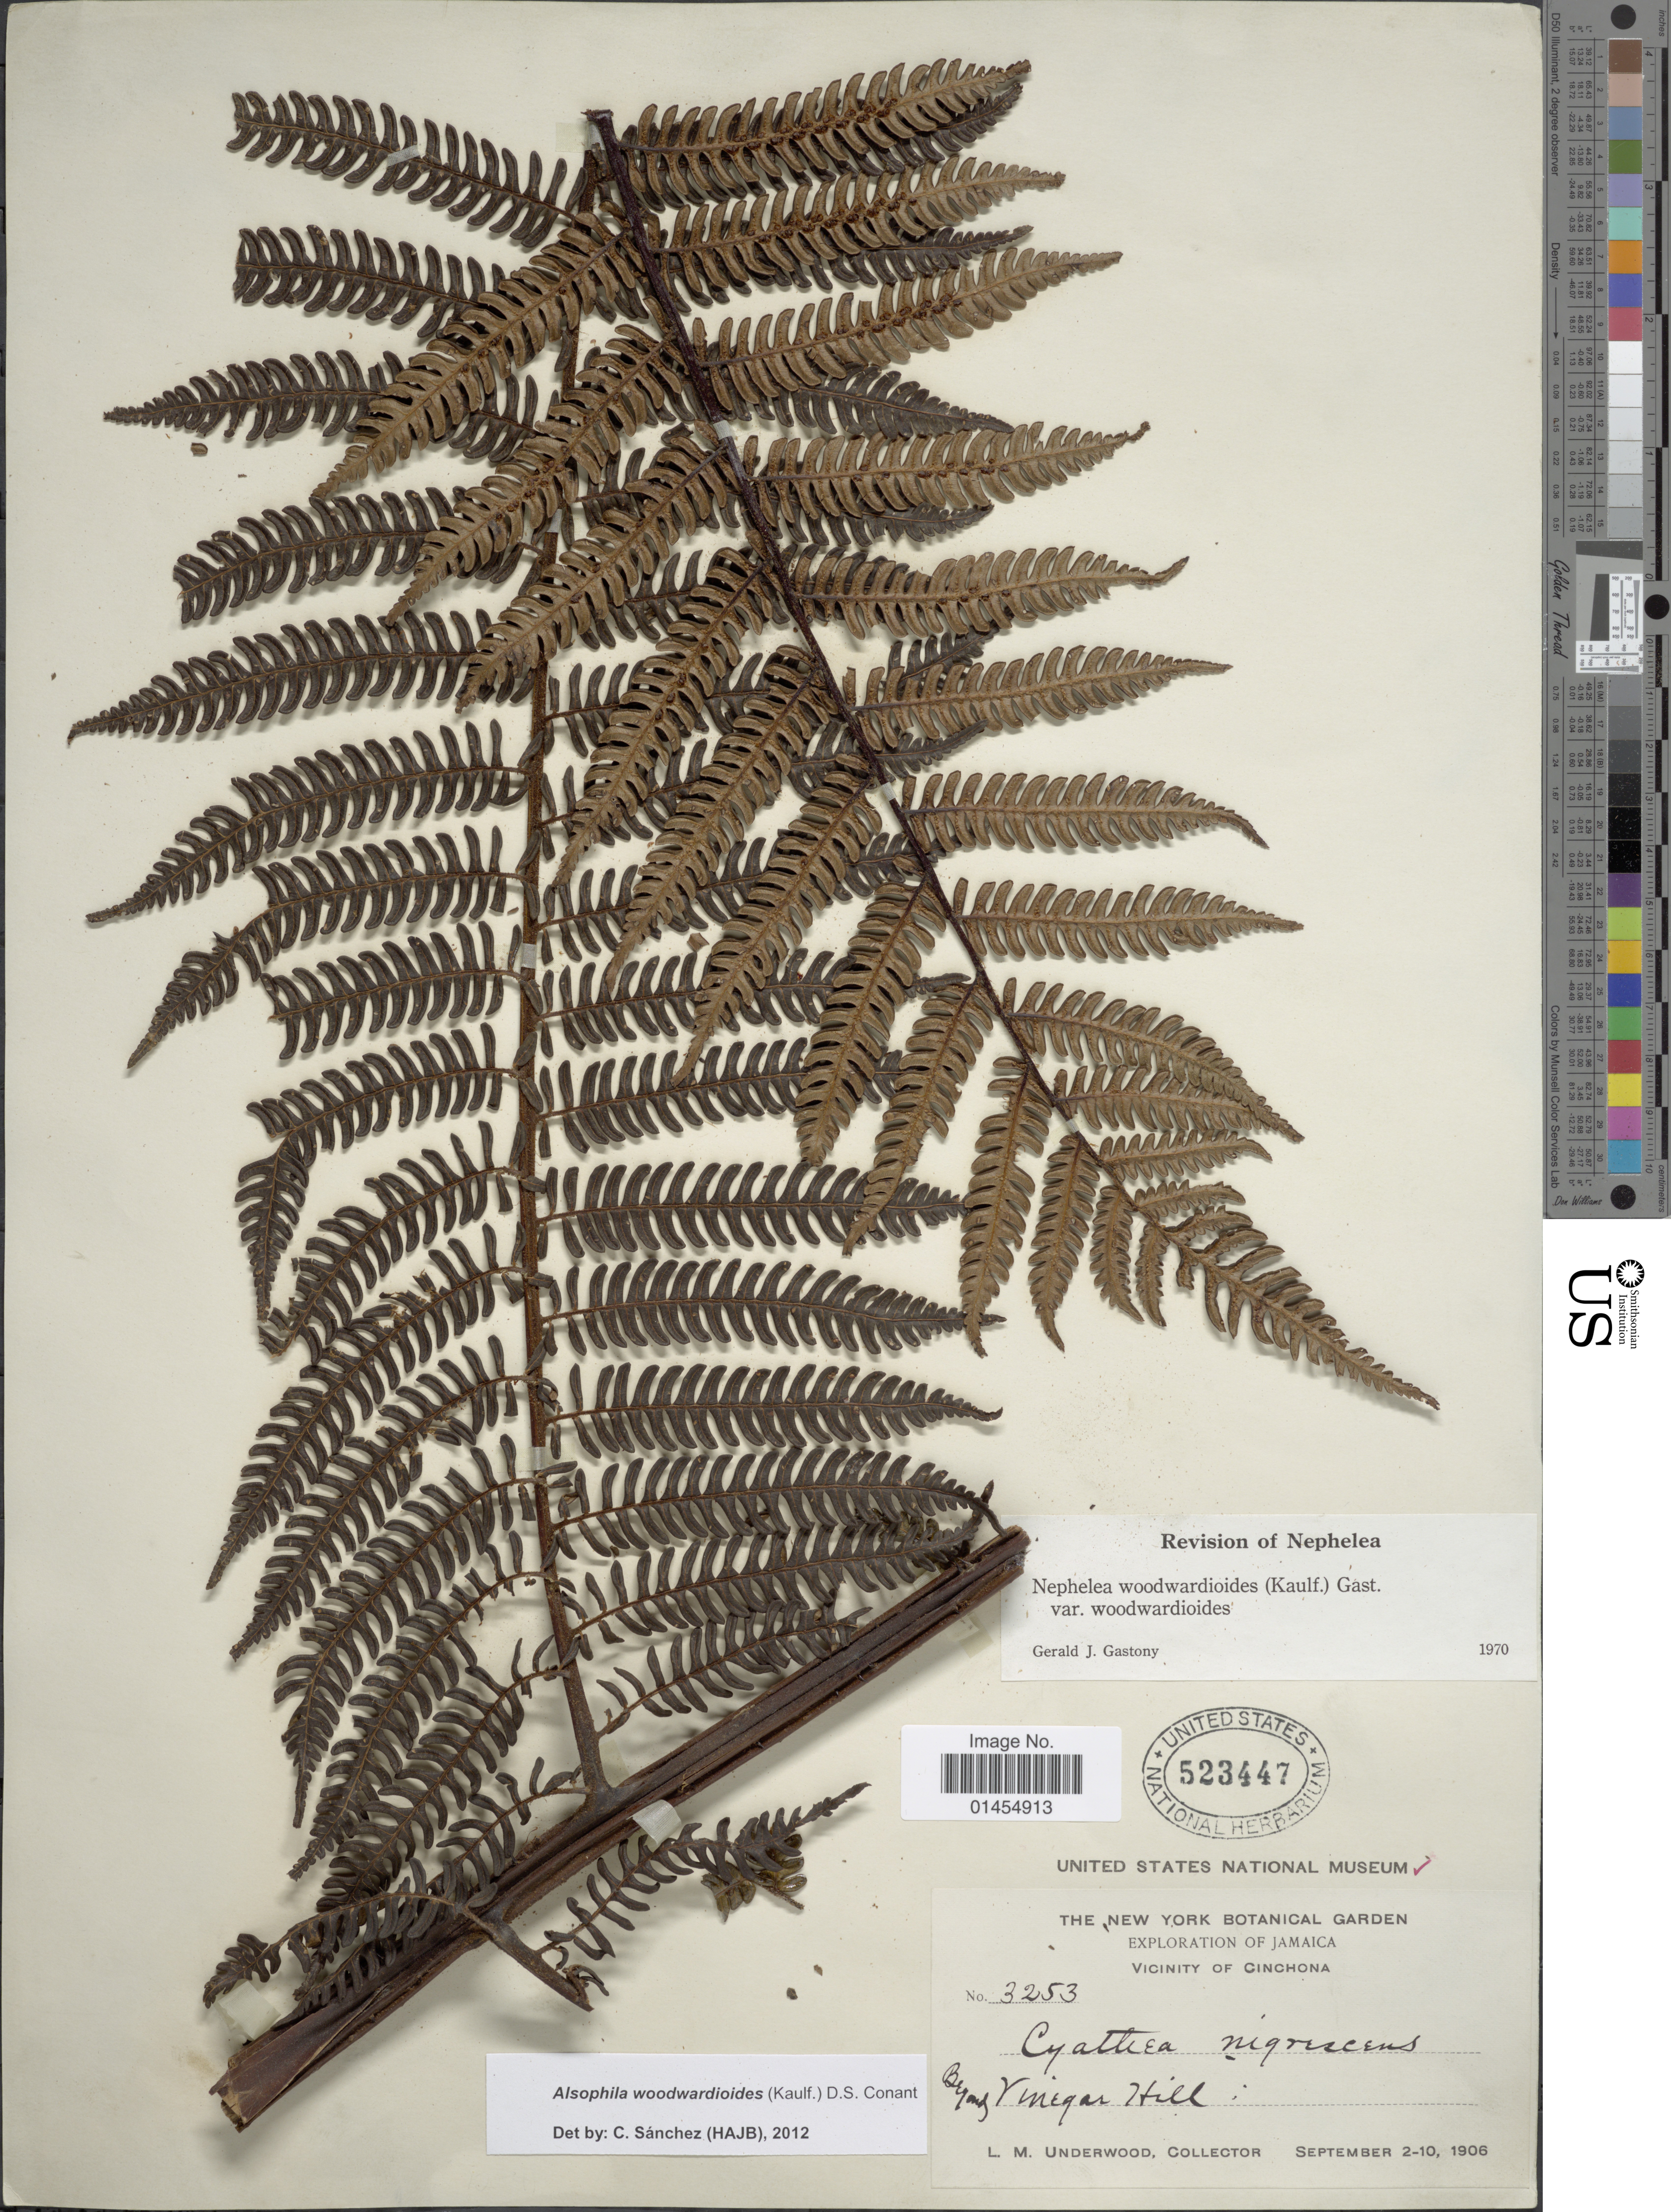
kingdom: Plantae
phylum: Tracheophyta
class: Polypodiopsida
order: Cyatheales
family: Cyatheaceae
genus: Alsophila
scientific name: Alsophila woodwardioides var. woodwardioides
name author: (Kaulf.) D.S. Conant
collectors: L. M. Underwood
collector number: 3253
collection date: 1906-09-02/1906-09-10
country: Jamaica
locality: Vicinity of Cinchona. Bay and Vinegar Hill [interpreted]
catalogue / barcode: US 523447